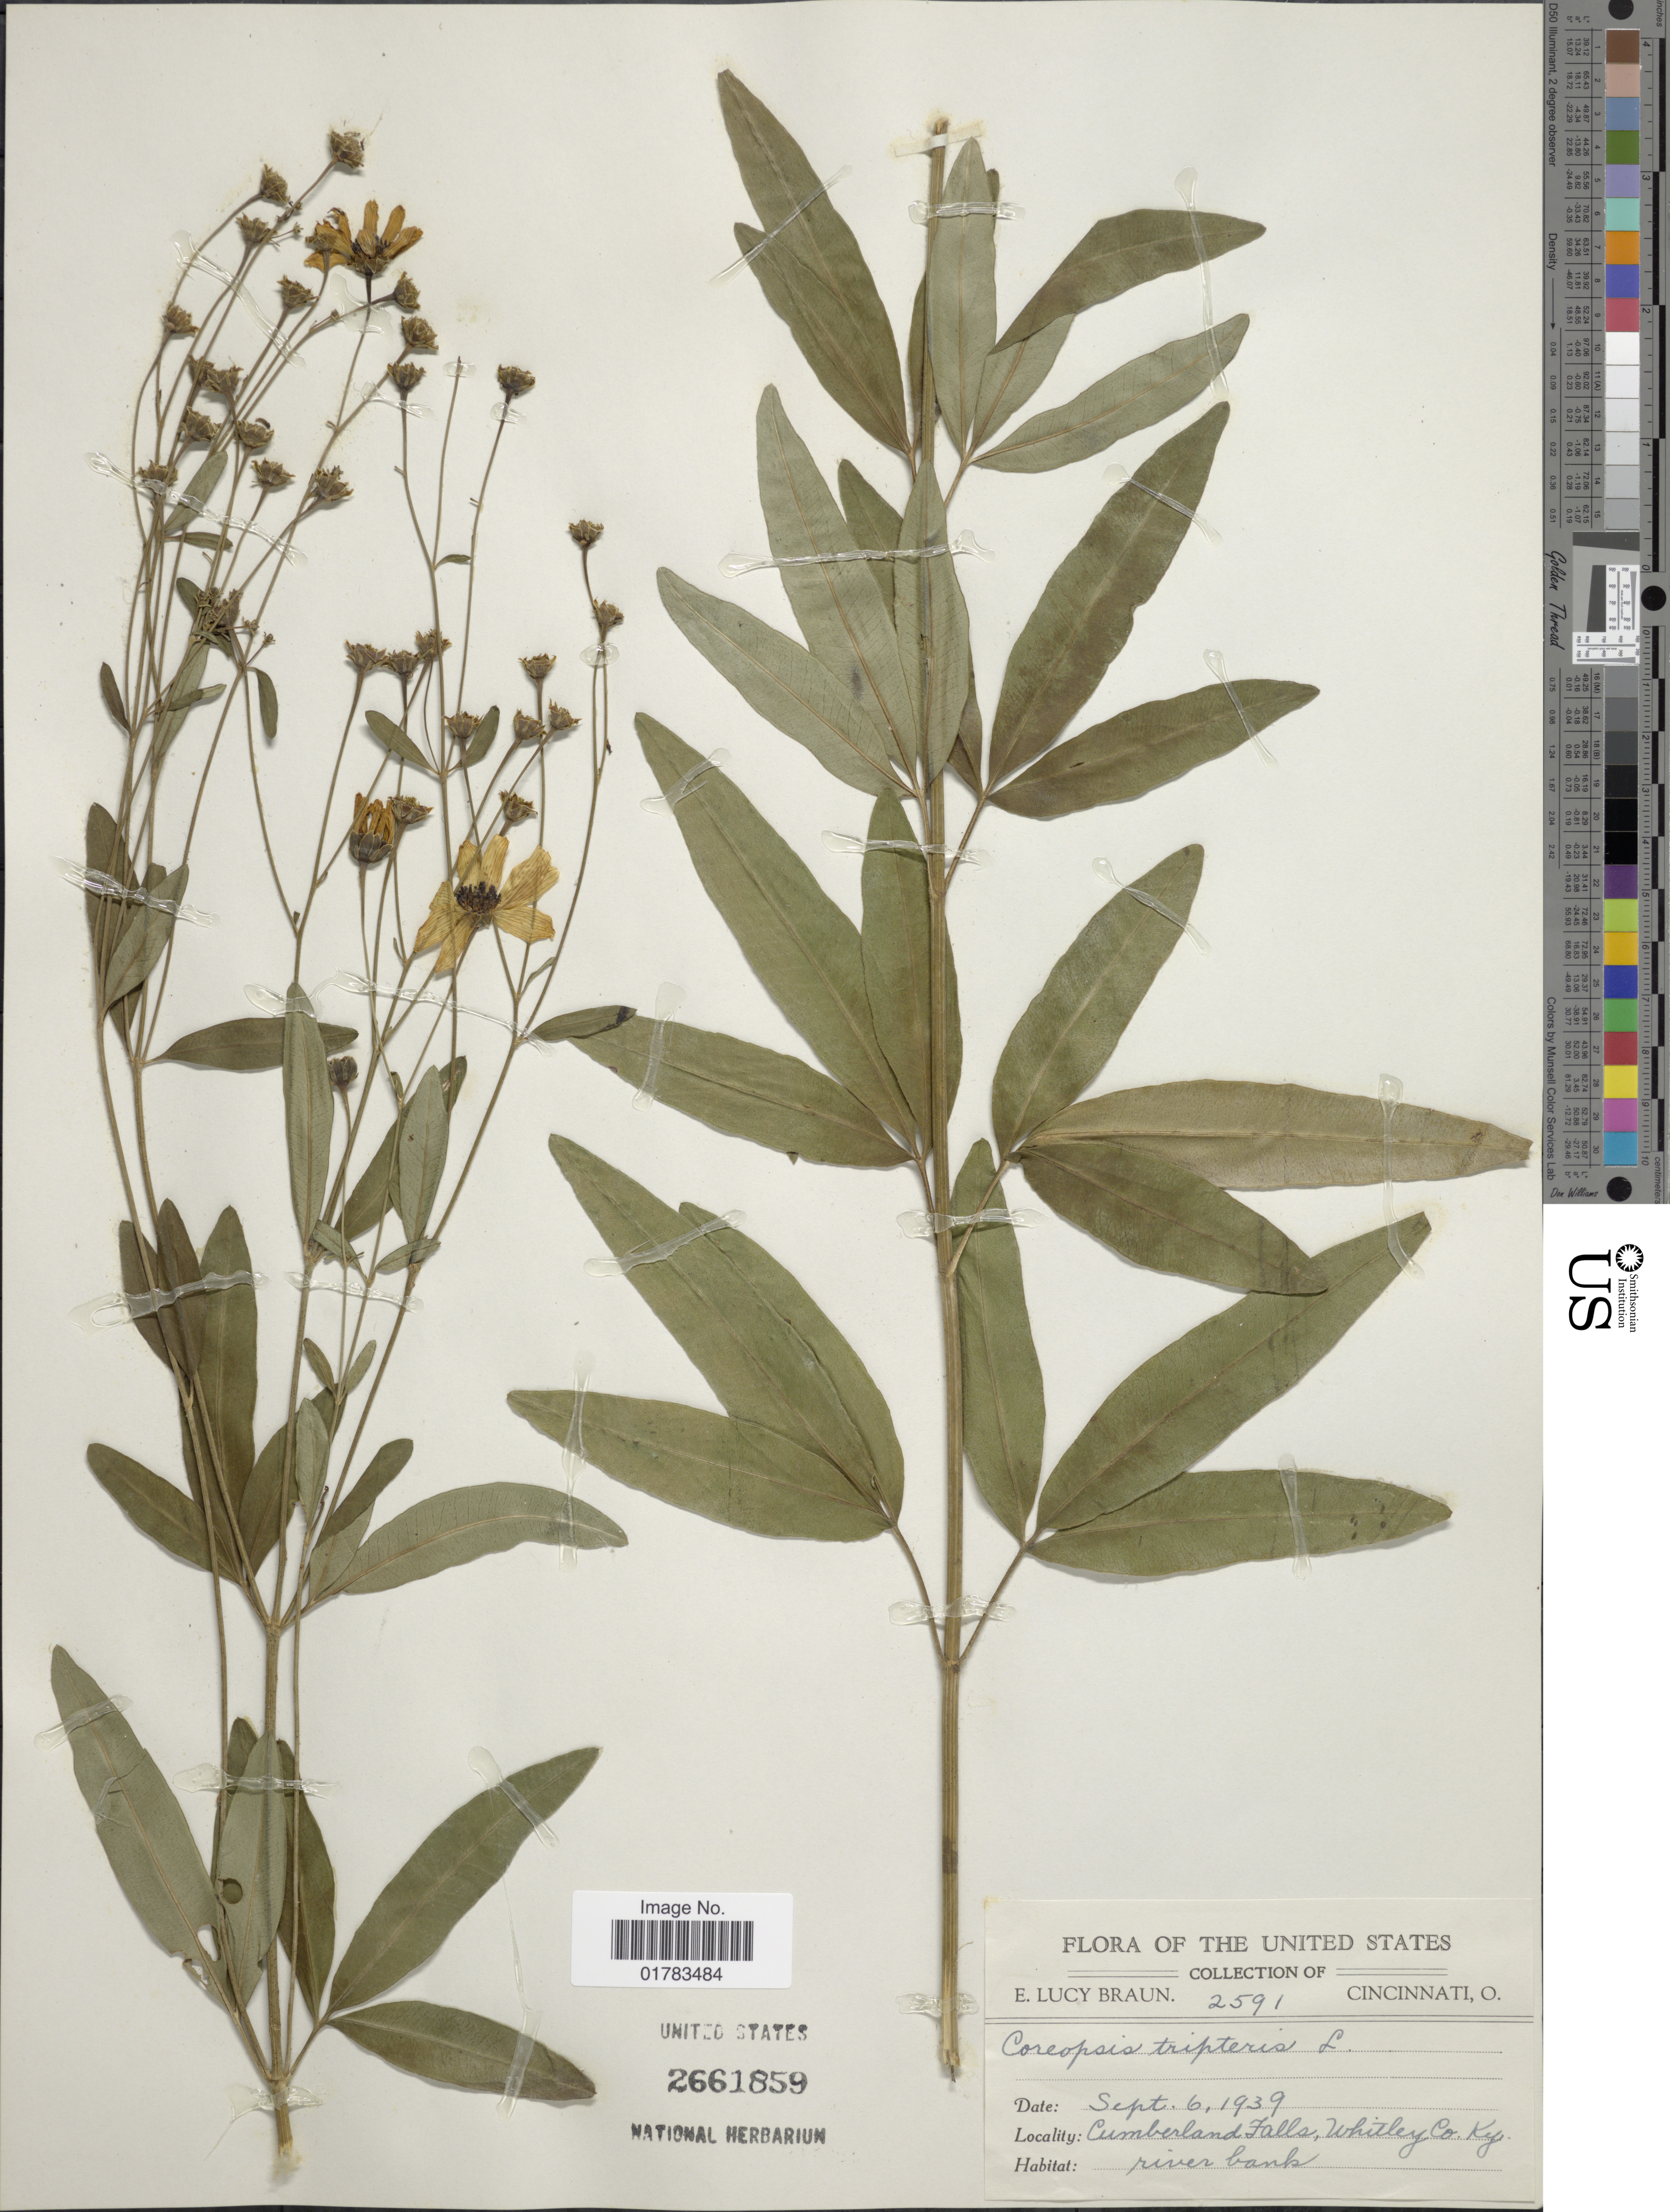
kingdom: Plantae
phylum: Tracheophyta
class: Magnoliopsida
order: Asterales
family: Asteraceae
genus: Coreopsis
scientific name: Coreopsis tripteris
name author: L.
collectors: E. L. Braun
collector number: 2591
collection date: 1939-09-06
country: United States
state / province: Kentucky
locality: Cumberland Falls, Whitley Co. Ky.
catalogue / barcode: US 2661859